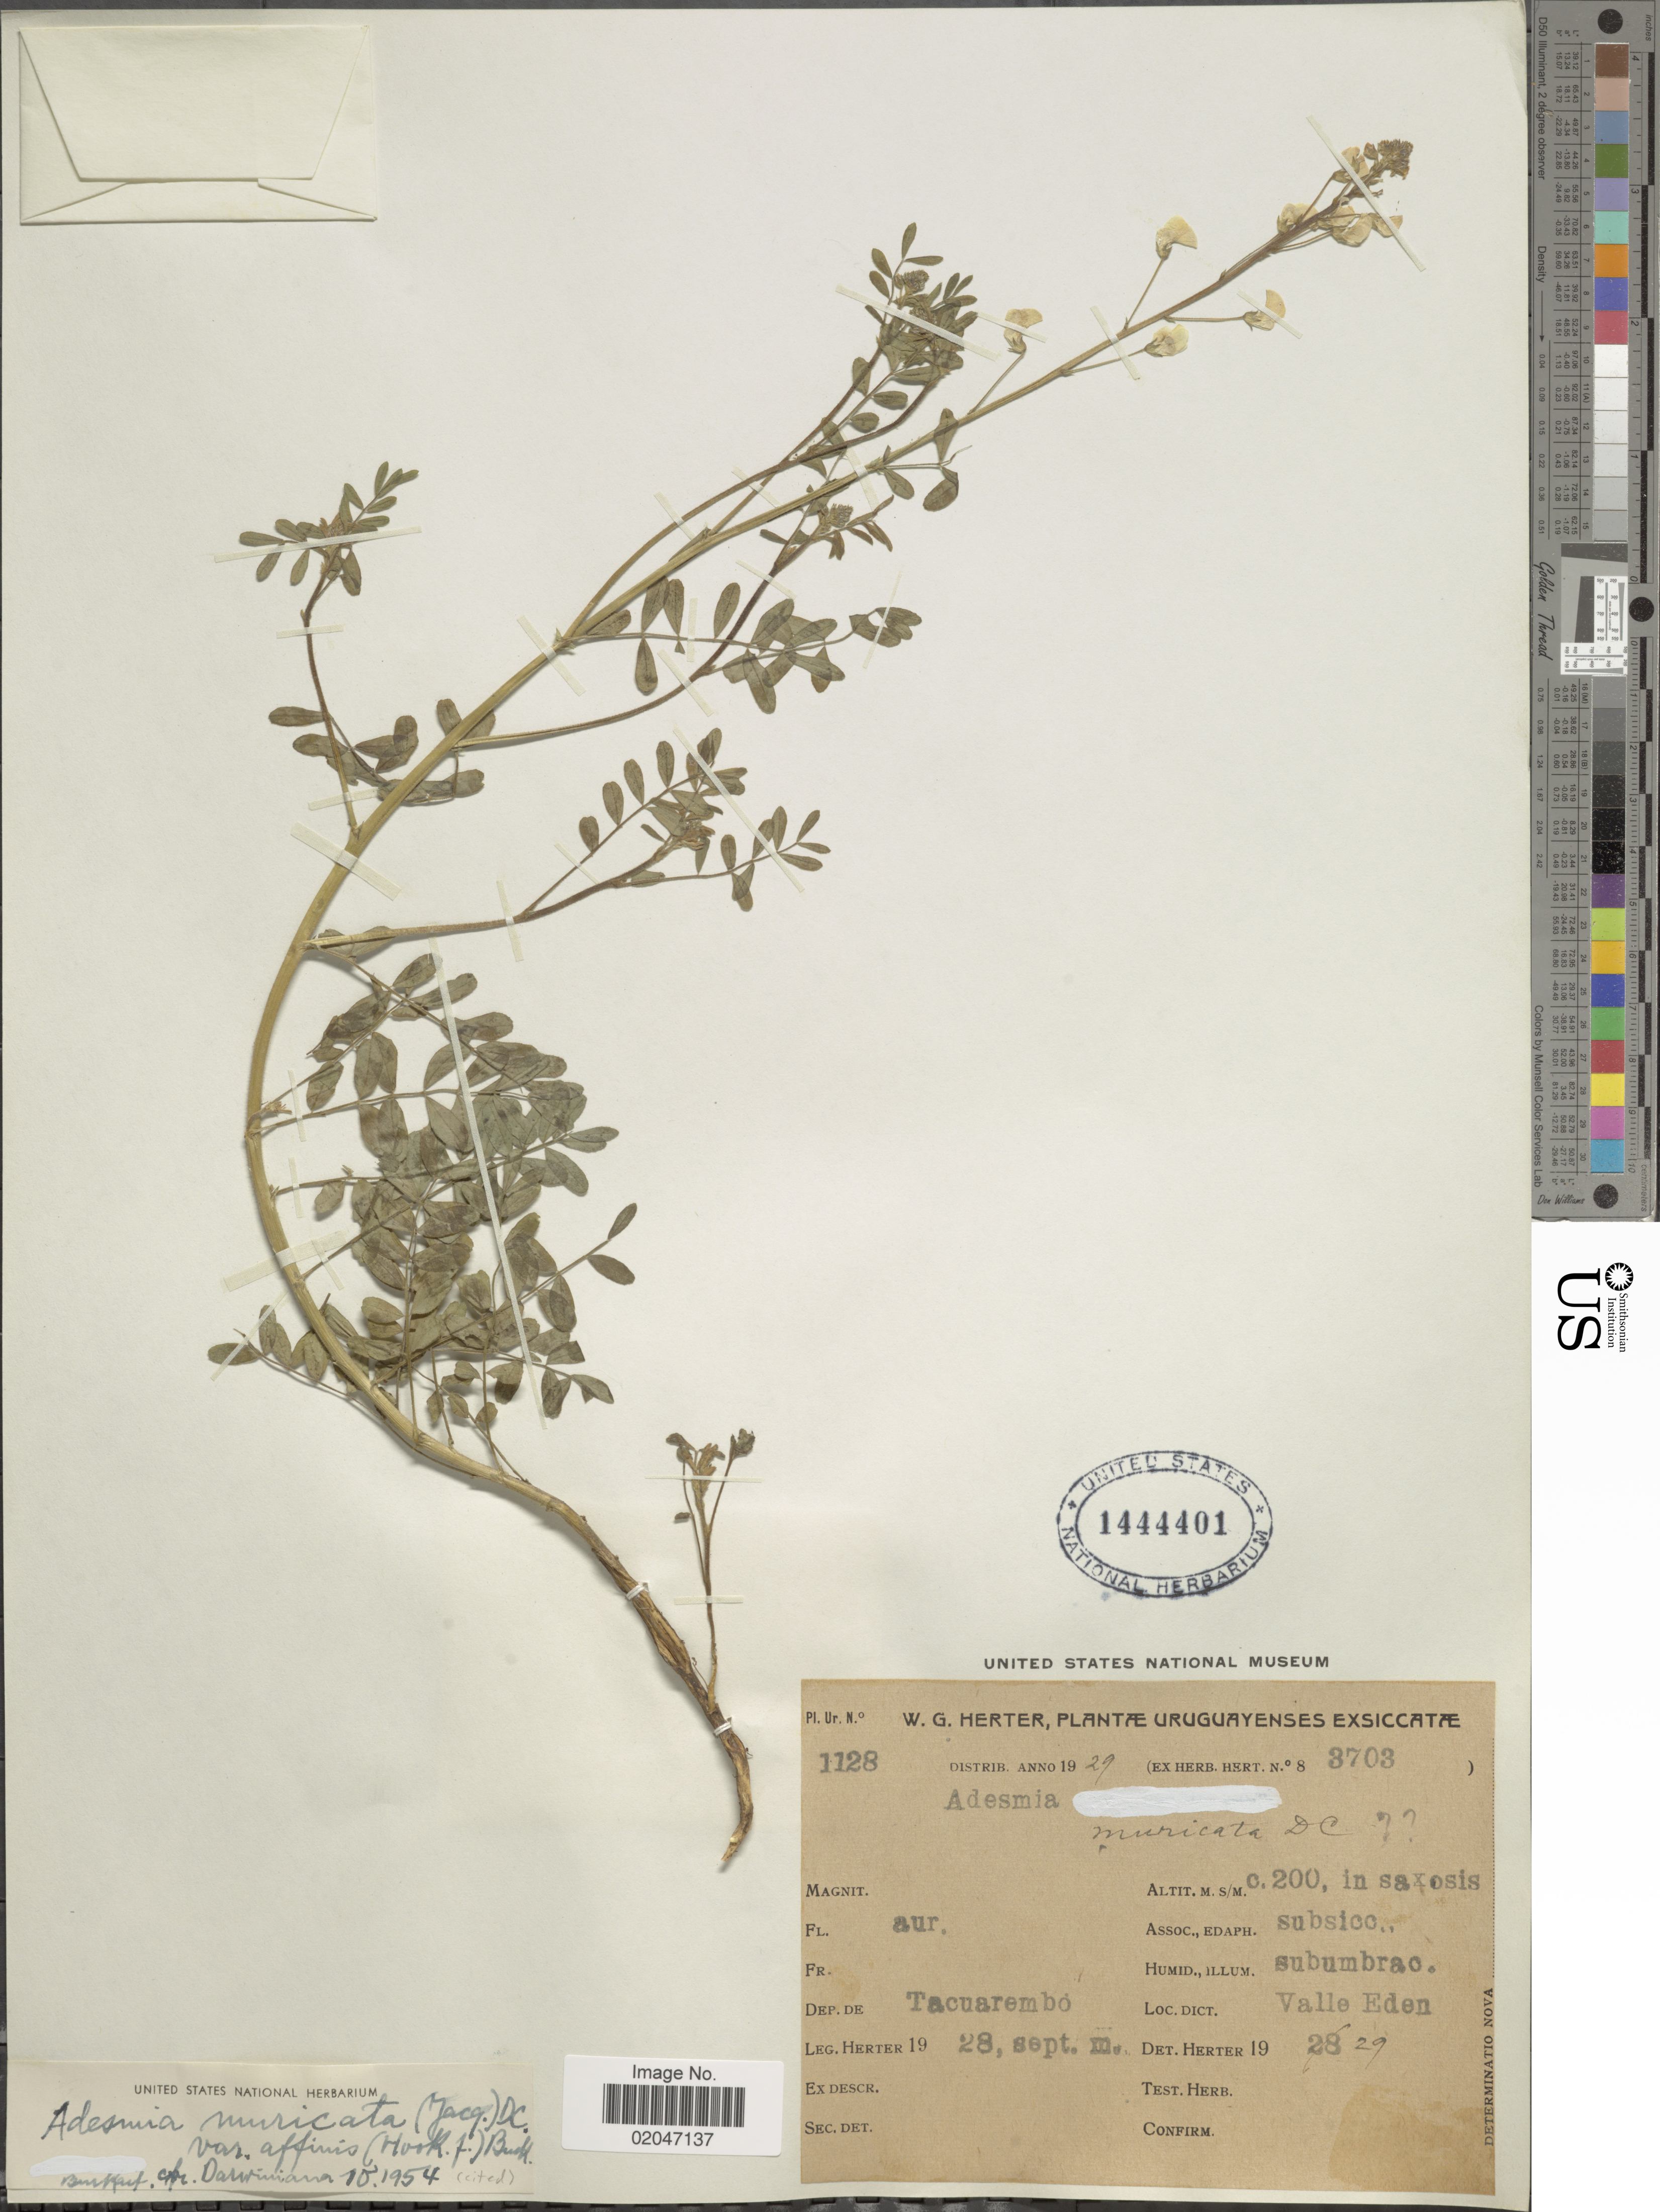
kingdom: Plantae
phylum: Tracheophyta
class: Magnoliopsida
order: Fabales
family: Fabaceae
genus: Adesmia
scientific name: Adesmia muricata var. affinis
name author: (Hook. f.) Burkart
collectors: W. G. Herter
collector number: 1128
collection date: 1929-09-28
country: Uruguay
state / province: Tacuarembó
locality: Valle Eden.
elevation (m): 200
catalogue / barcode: US 1444401